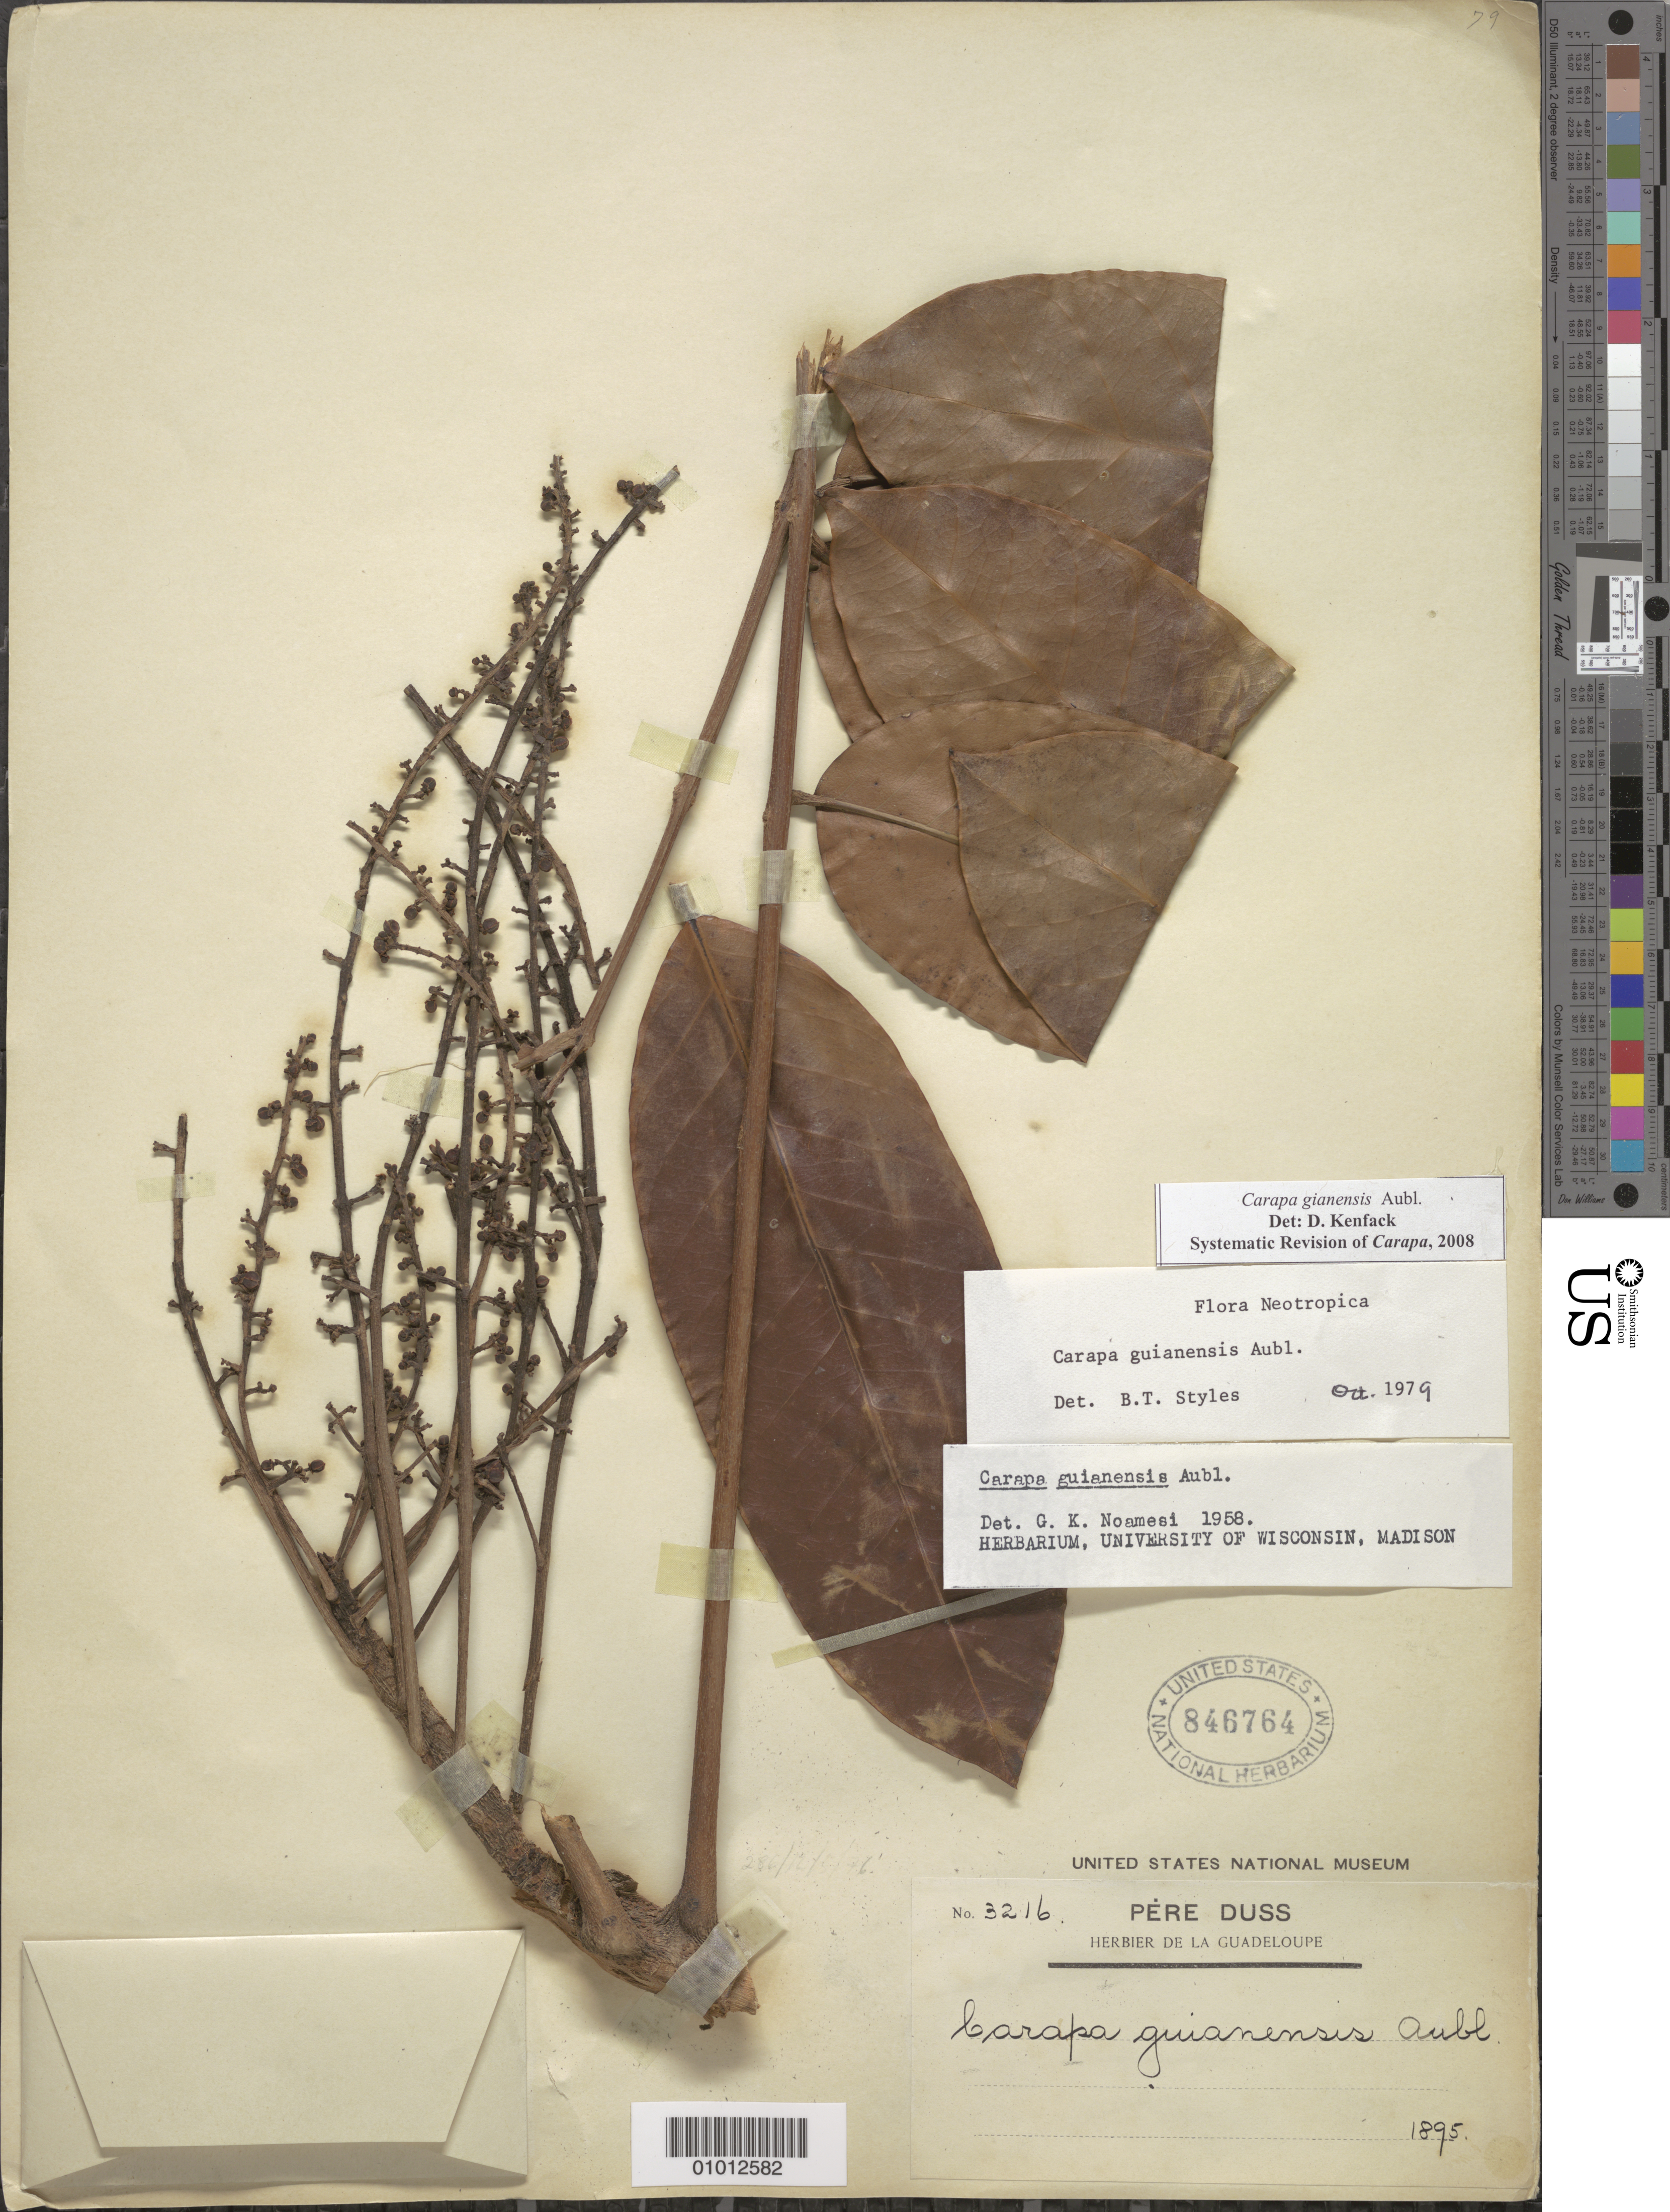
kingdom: Plantae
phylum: Tracheophyta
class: Magnoliopsida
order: Sapindales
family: Meliaceae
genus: Carapa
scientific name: Carapa guianensis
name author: Aubl.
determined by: Kenfack, D.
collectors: Père Duss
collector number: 3216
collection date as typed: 1895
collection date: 1895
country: Guadeloupe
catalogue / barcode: US 846764